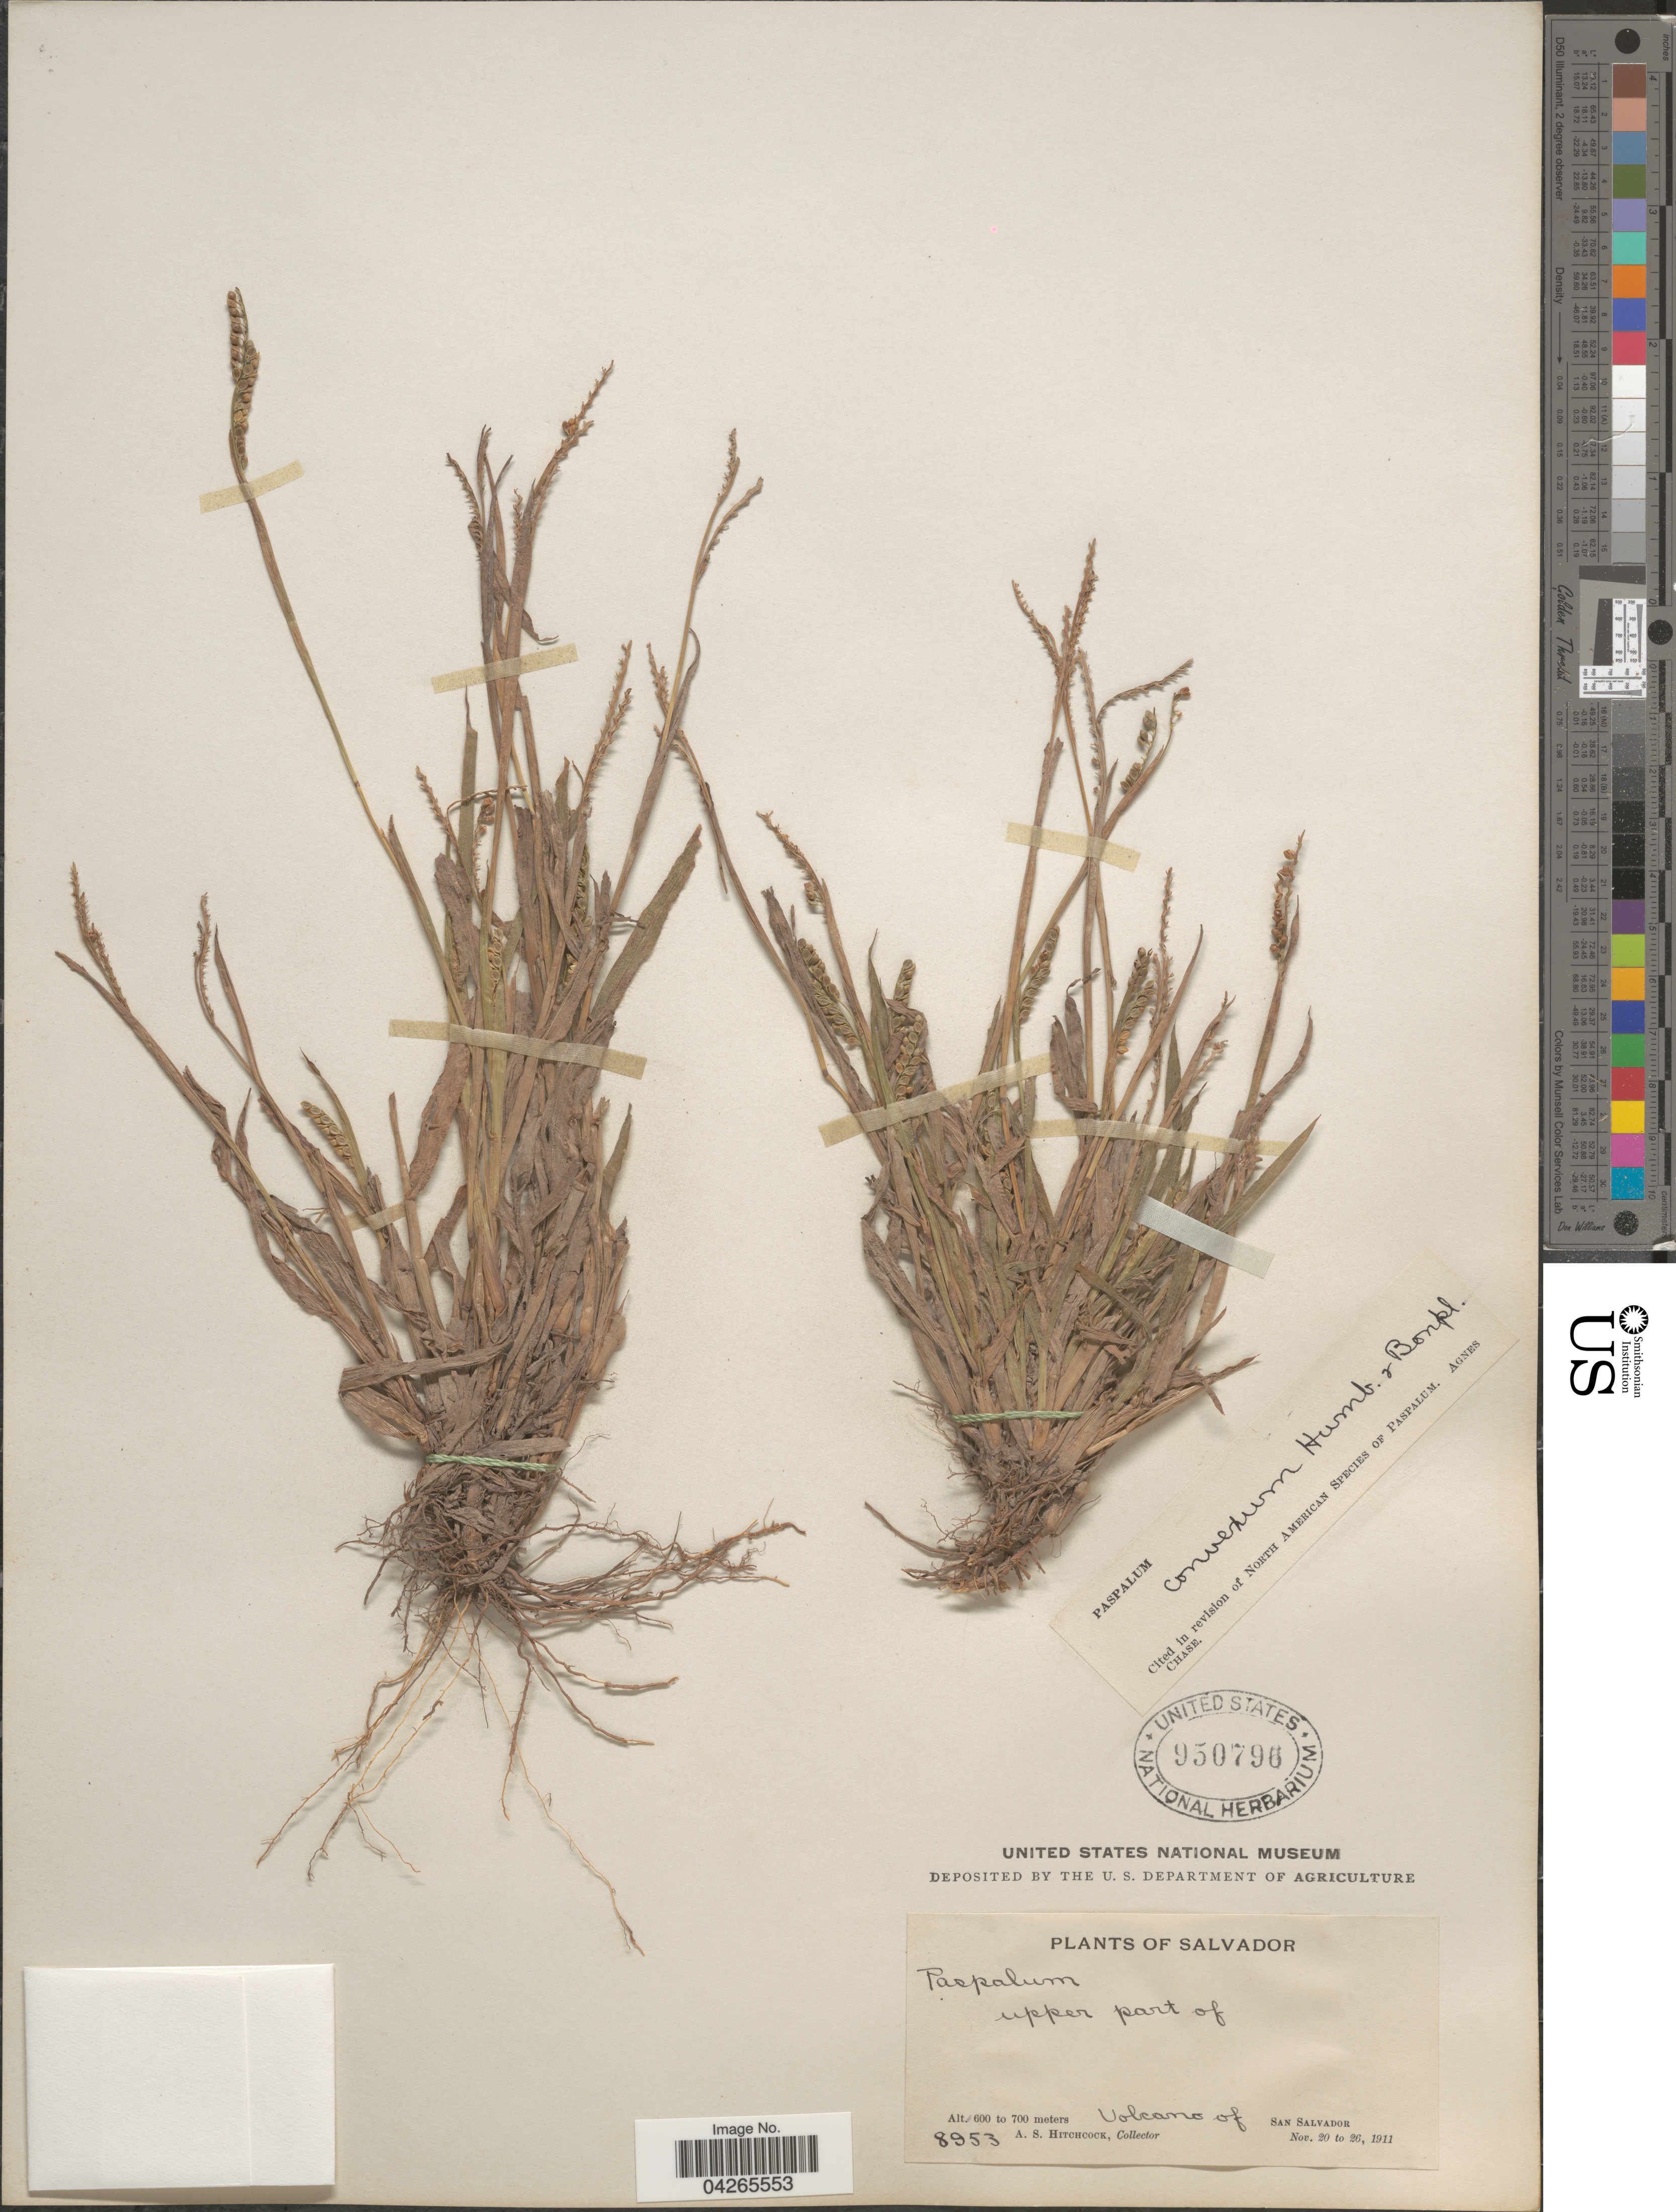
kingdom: Plantae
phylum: Tracheophyta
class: Liliopsida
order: Poales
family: Poaceae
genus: Paspalum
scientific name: Paspalum convexum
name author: Humb. & Bonpl. ex Flüggé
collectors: A. S. Hitchcock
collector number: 8953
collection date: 1911-11-20/1911-11-26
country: El Salvador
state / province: San Salvador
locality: Upper part of. Volcano of San Salvador.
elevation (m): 600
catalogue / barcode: US 950796